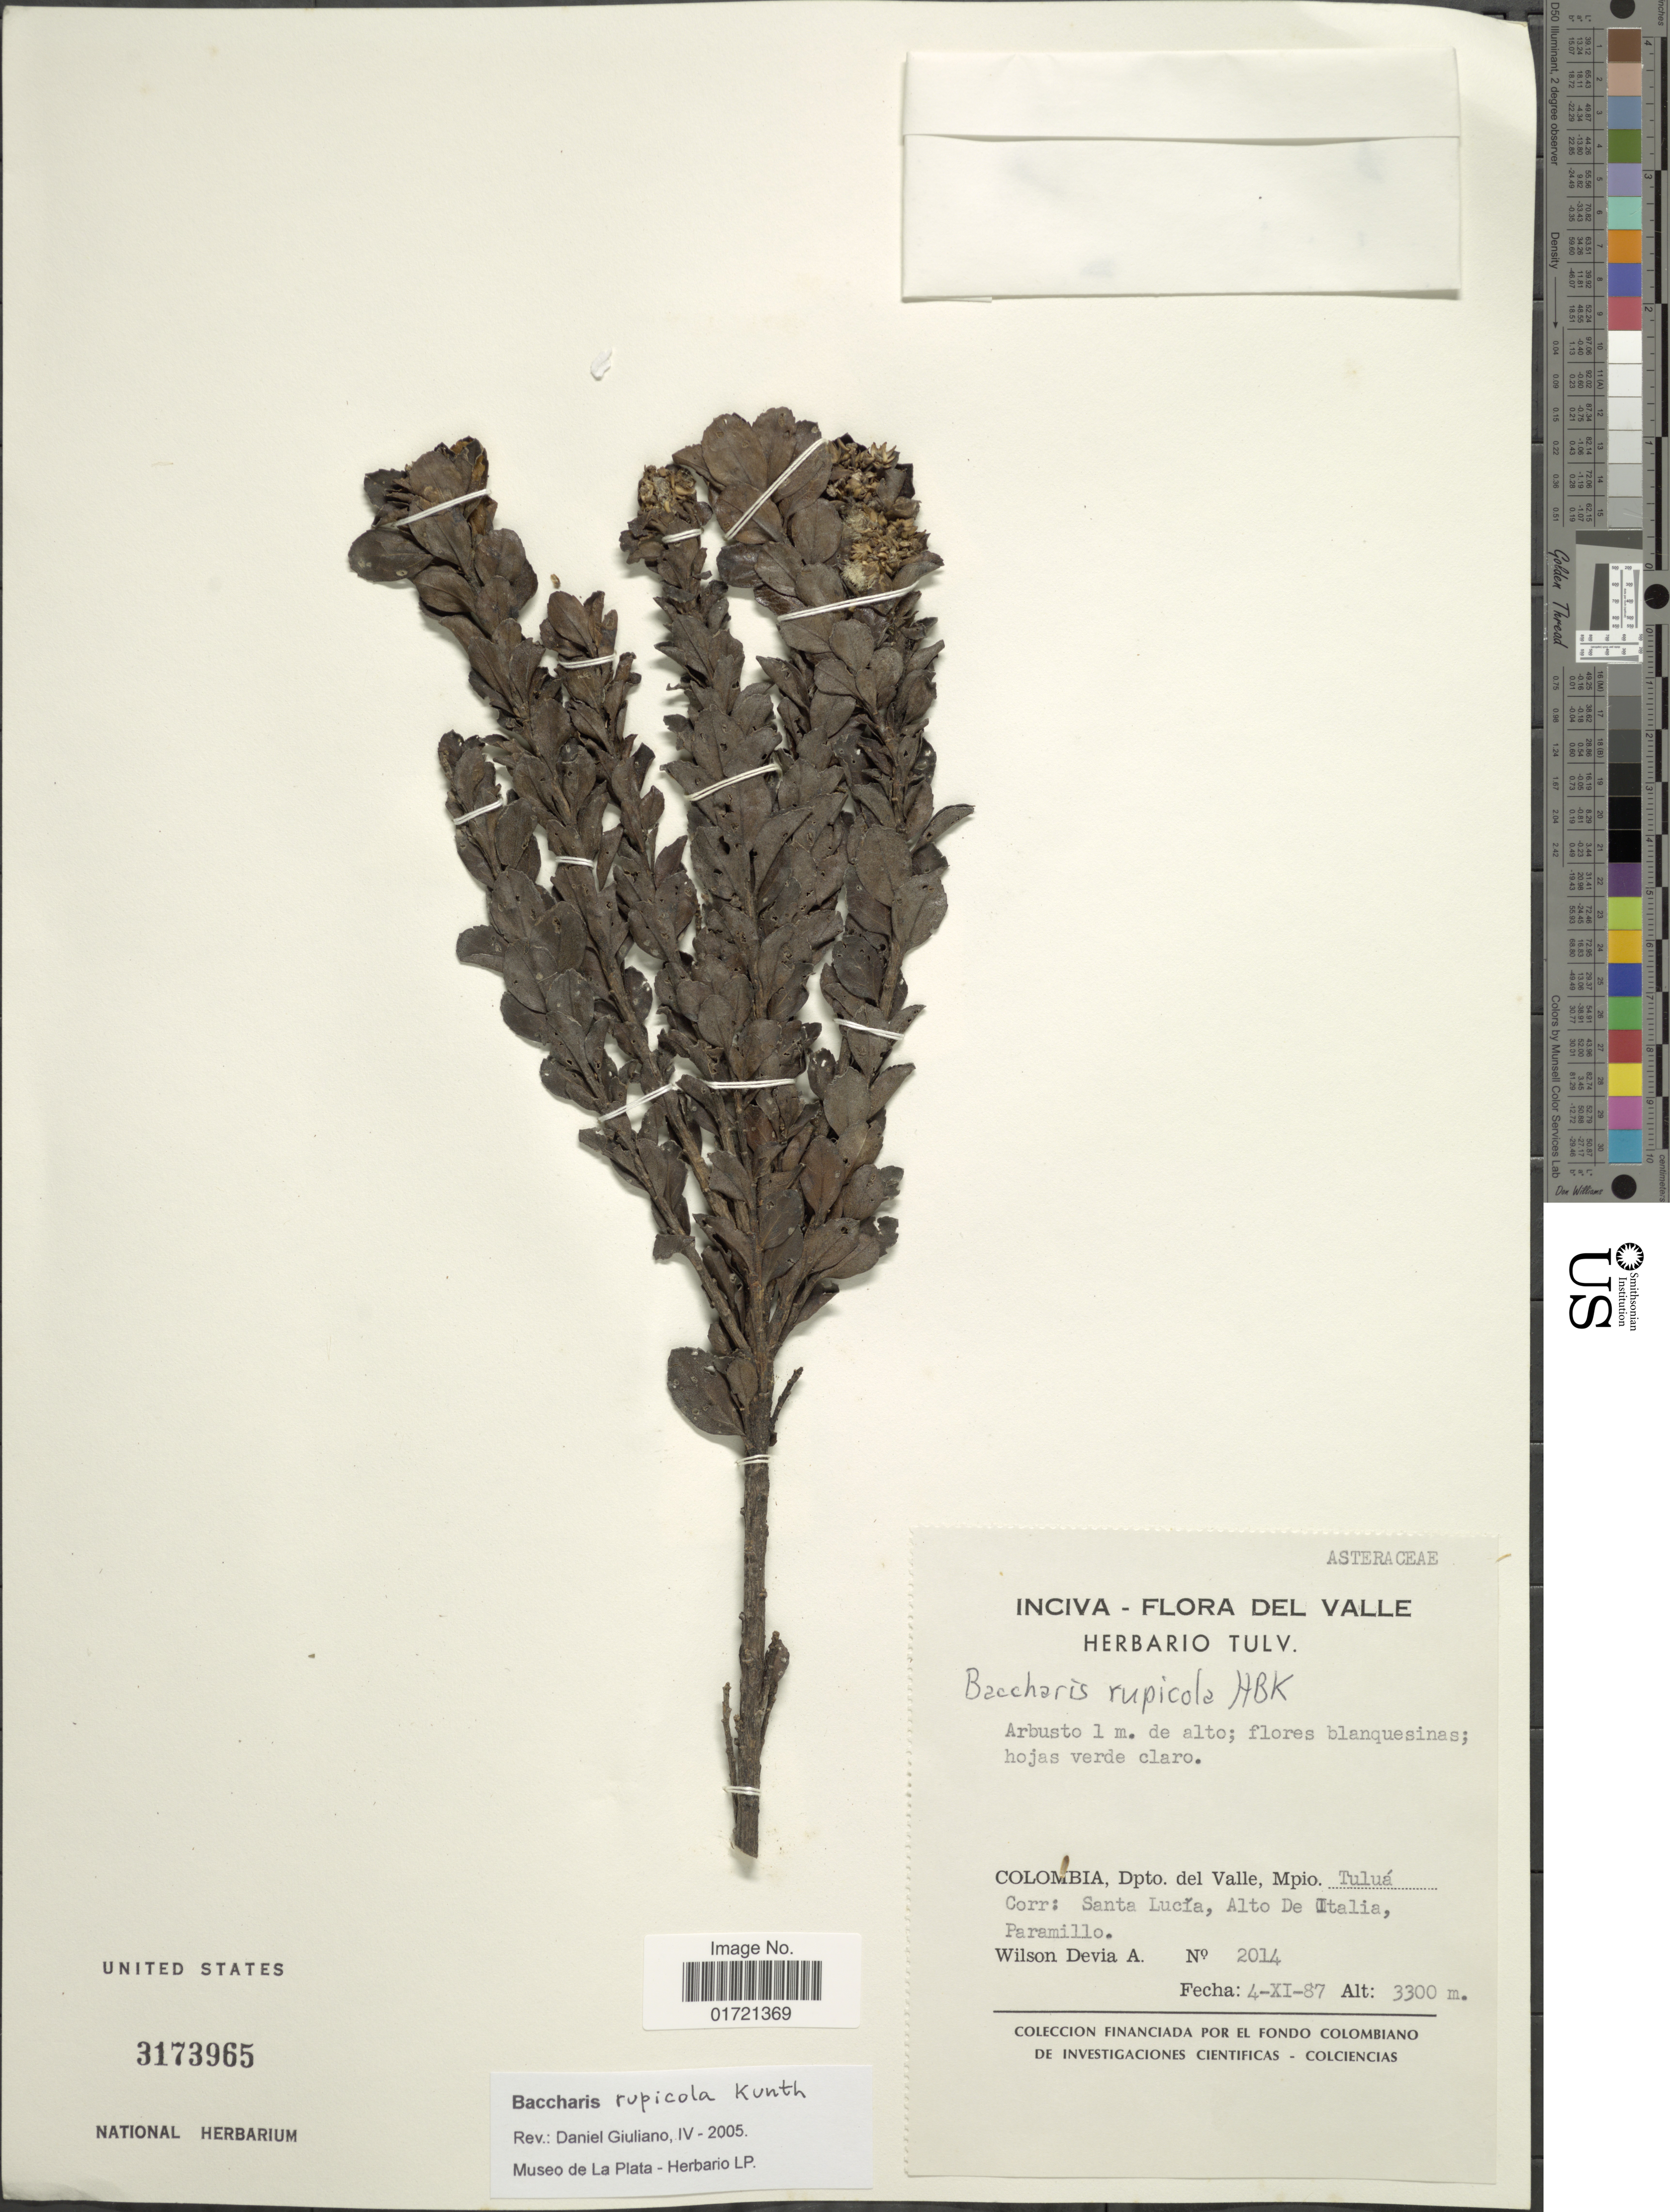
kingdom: Plantae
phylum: Tracheophyta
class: Magnoliopsida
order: Asterales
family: Asteraceae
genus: Baccharis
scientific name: Baccharis rupicola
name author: Kunth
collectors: W. Devia A.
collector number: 2014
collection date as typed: Transcribed d/m/y: 4/11/87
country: Colombia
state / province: Valle del Cauca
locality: Inciva - del Valle. Colombia, Dpto. del Valle, Mpio. Tuluá. Corr: Santa Lucía, Alto De Italia, Paramillo.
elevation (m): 3300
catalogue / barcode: US 3173965